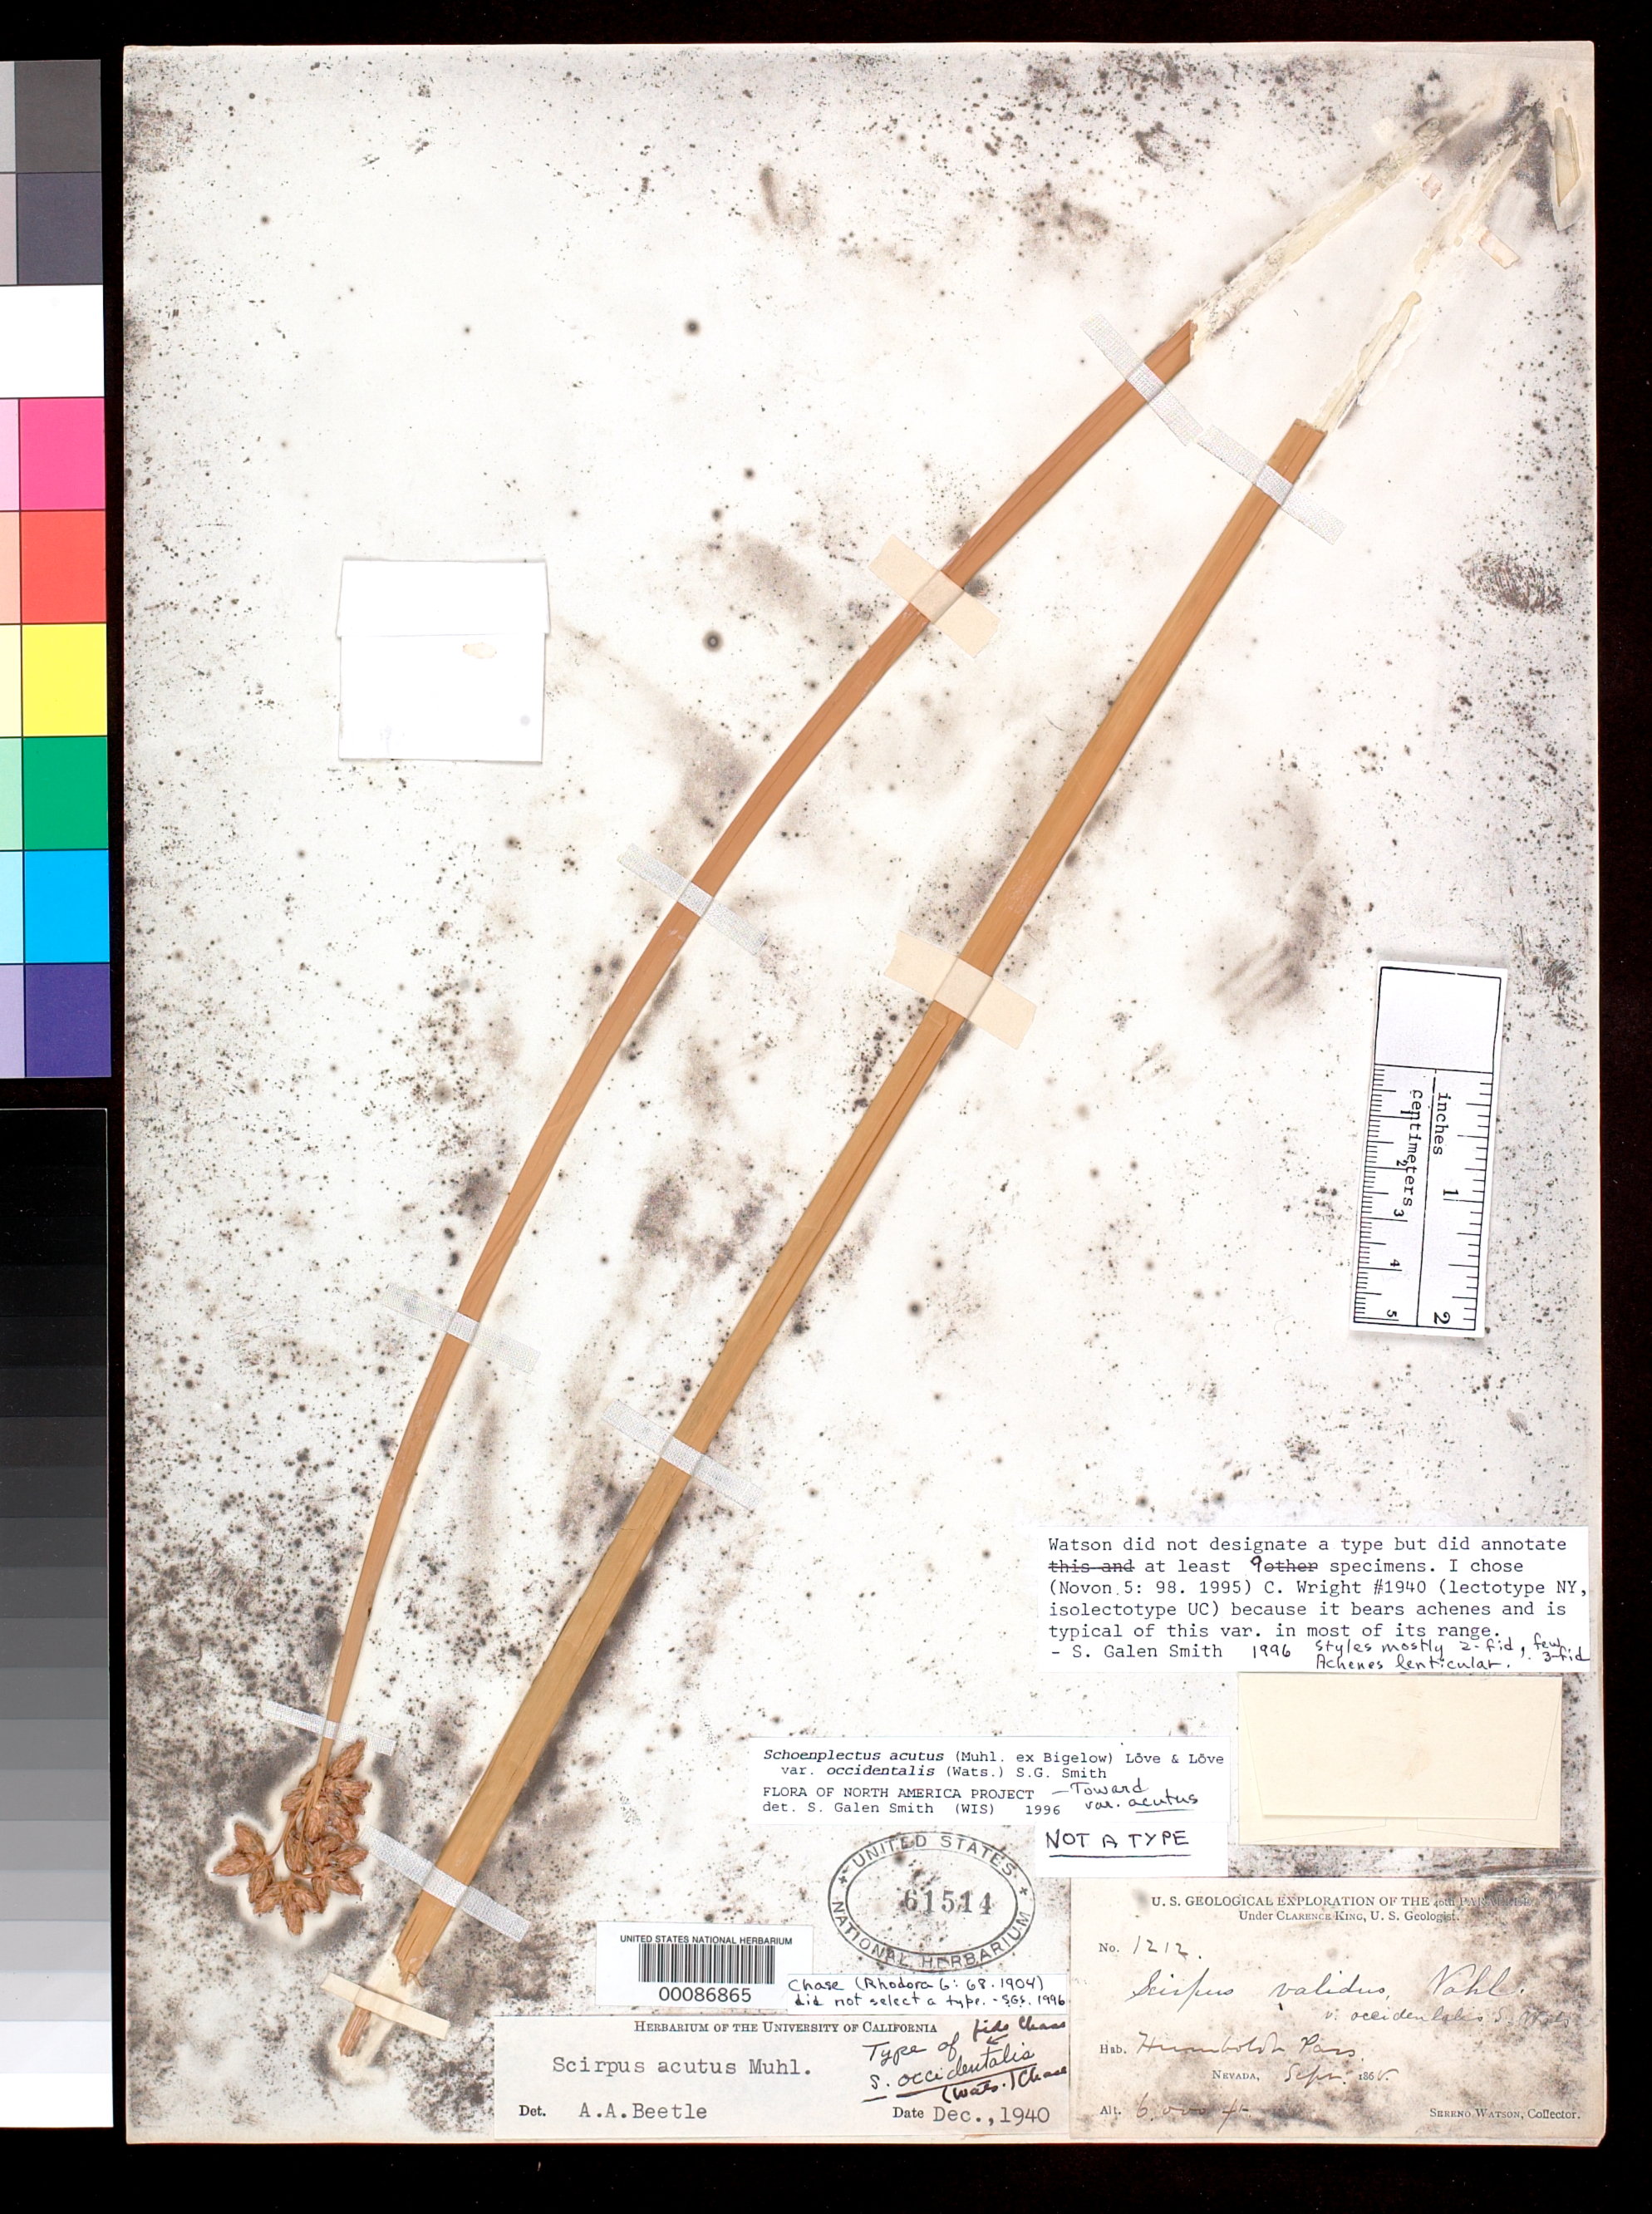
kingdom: Plantae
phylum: Tracheophyta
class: Liliopsida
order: Poales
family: Cyperaceae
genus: Scirpus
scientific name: Scirpus lacustris var. occidentalis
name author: S. Watson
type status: Isosyntype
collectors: S. Watson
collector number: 1212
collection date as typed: Sep 1868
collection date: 1868-09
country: United States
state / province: Nevada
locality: Humboldt Pass.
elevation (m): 1829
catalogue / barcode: US 61514